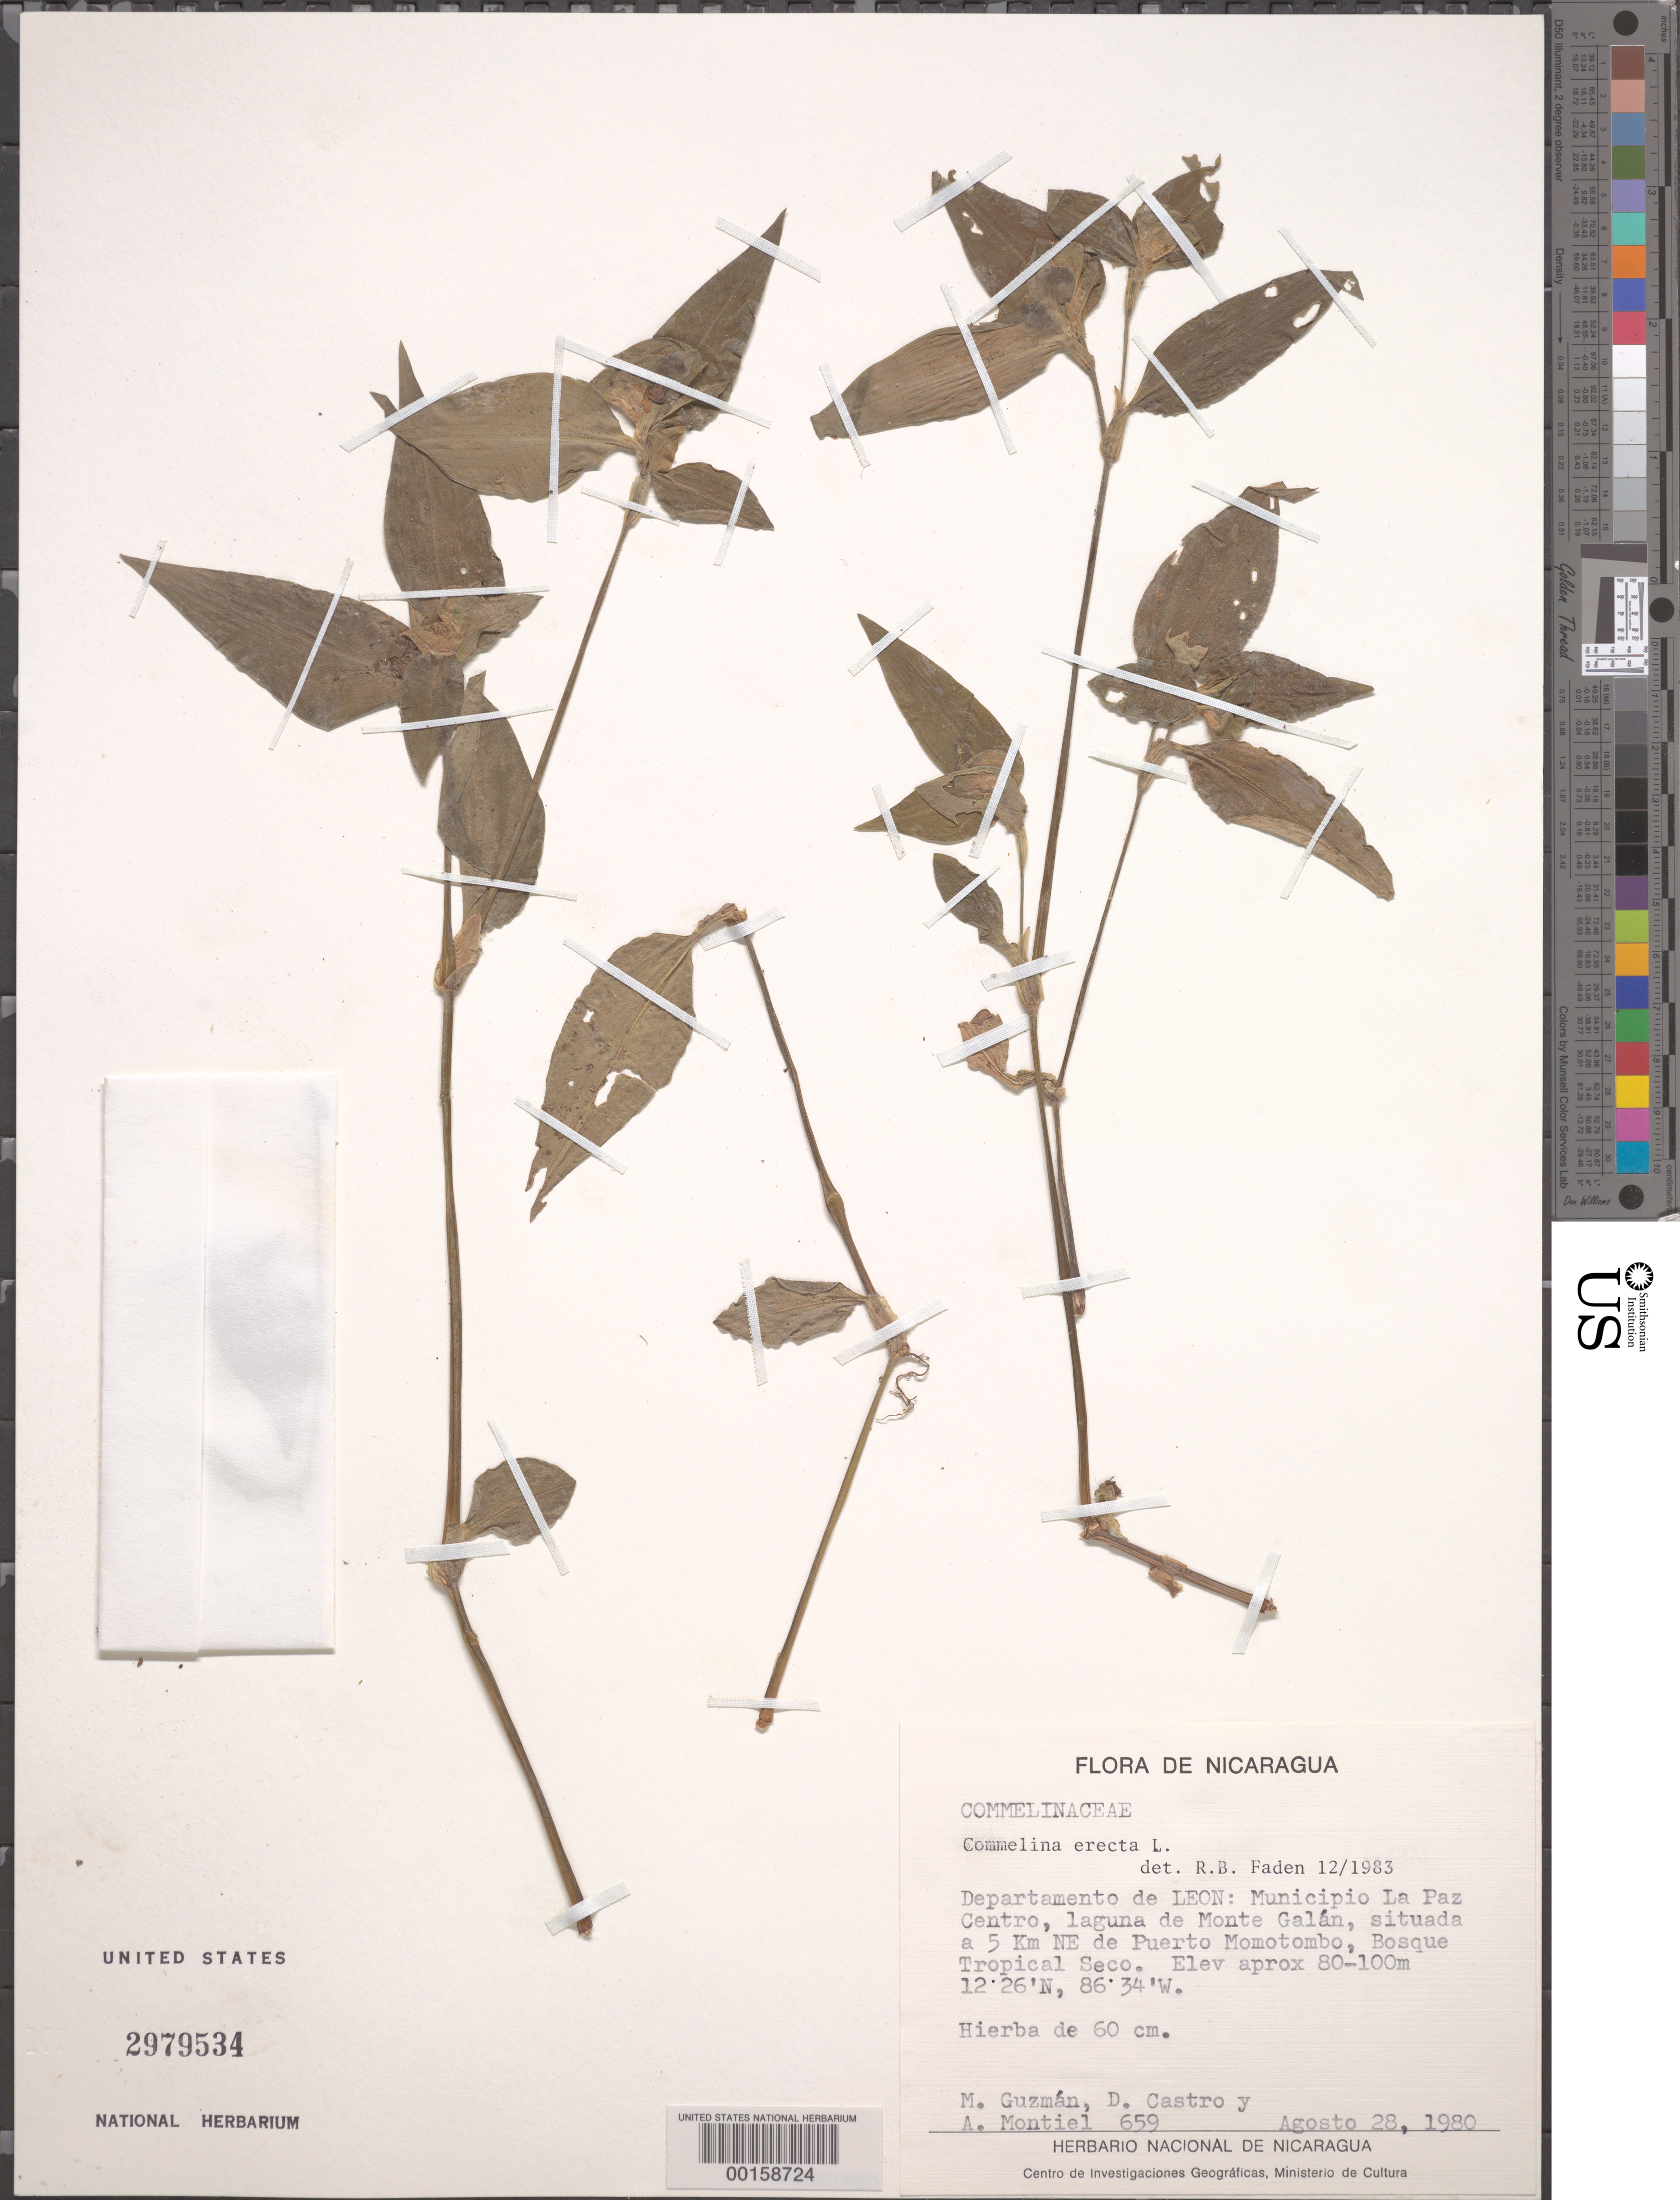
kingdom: Plantae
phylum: Tracheophyta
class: Liliopsida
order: Commelinales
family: Commelinaceae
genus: Commelina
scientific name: Commelina erecta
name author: L.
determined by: Faden, Robert B., (US), Smithsonian Institution - National Museum of Natural History (UNITED STATES)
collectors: M. Guzman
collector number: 659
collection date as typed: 28 Aug 1980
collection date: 1980-08-28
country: Nicaragua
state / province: León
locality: La paz centro, laguna de monte galan, ne of puerto momotombo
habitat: Secondary tropical forest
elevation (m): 80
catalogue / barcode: US 2979534